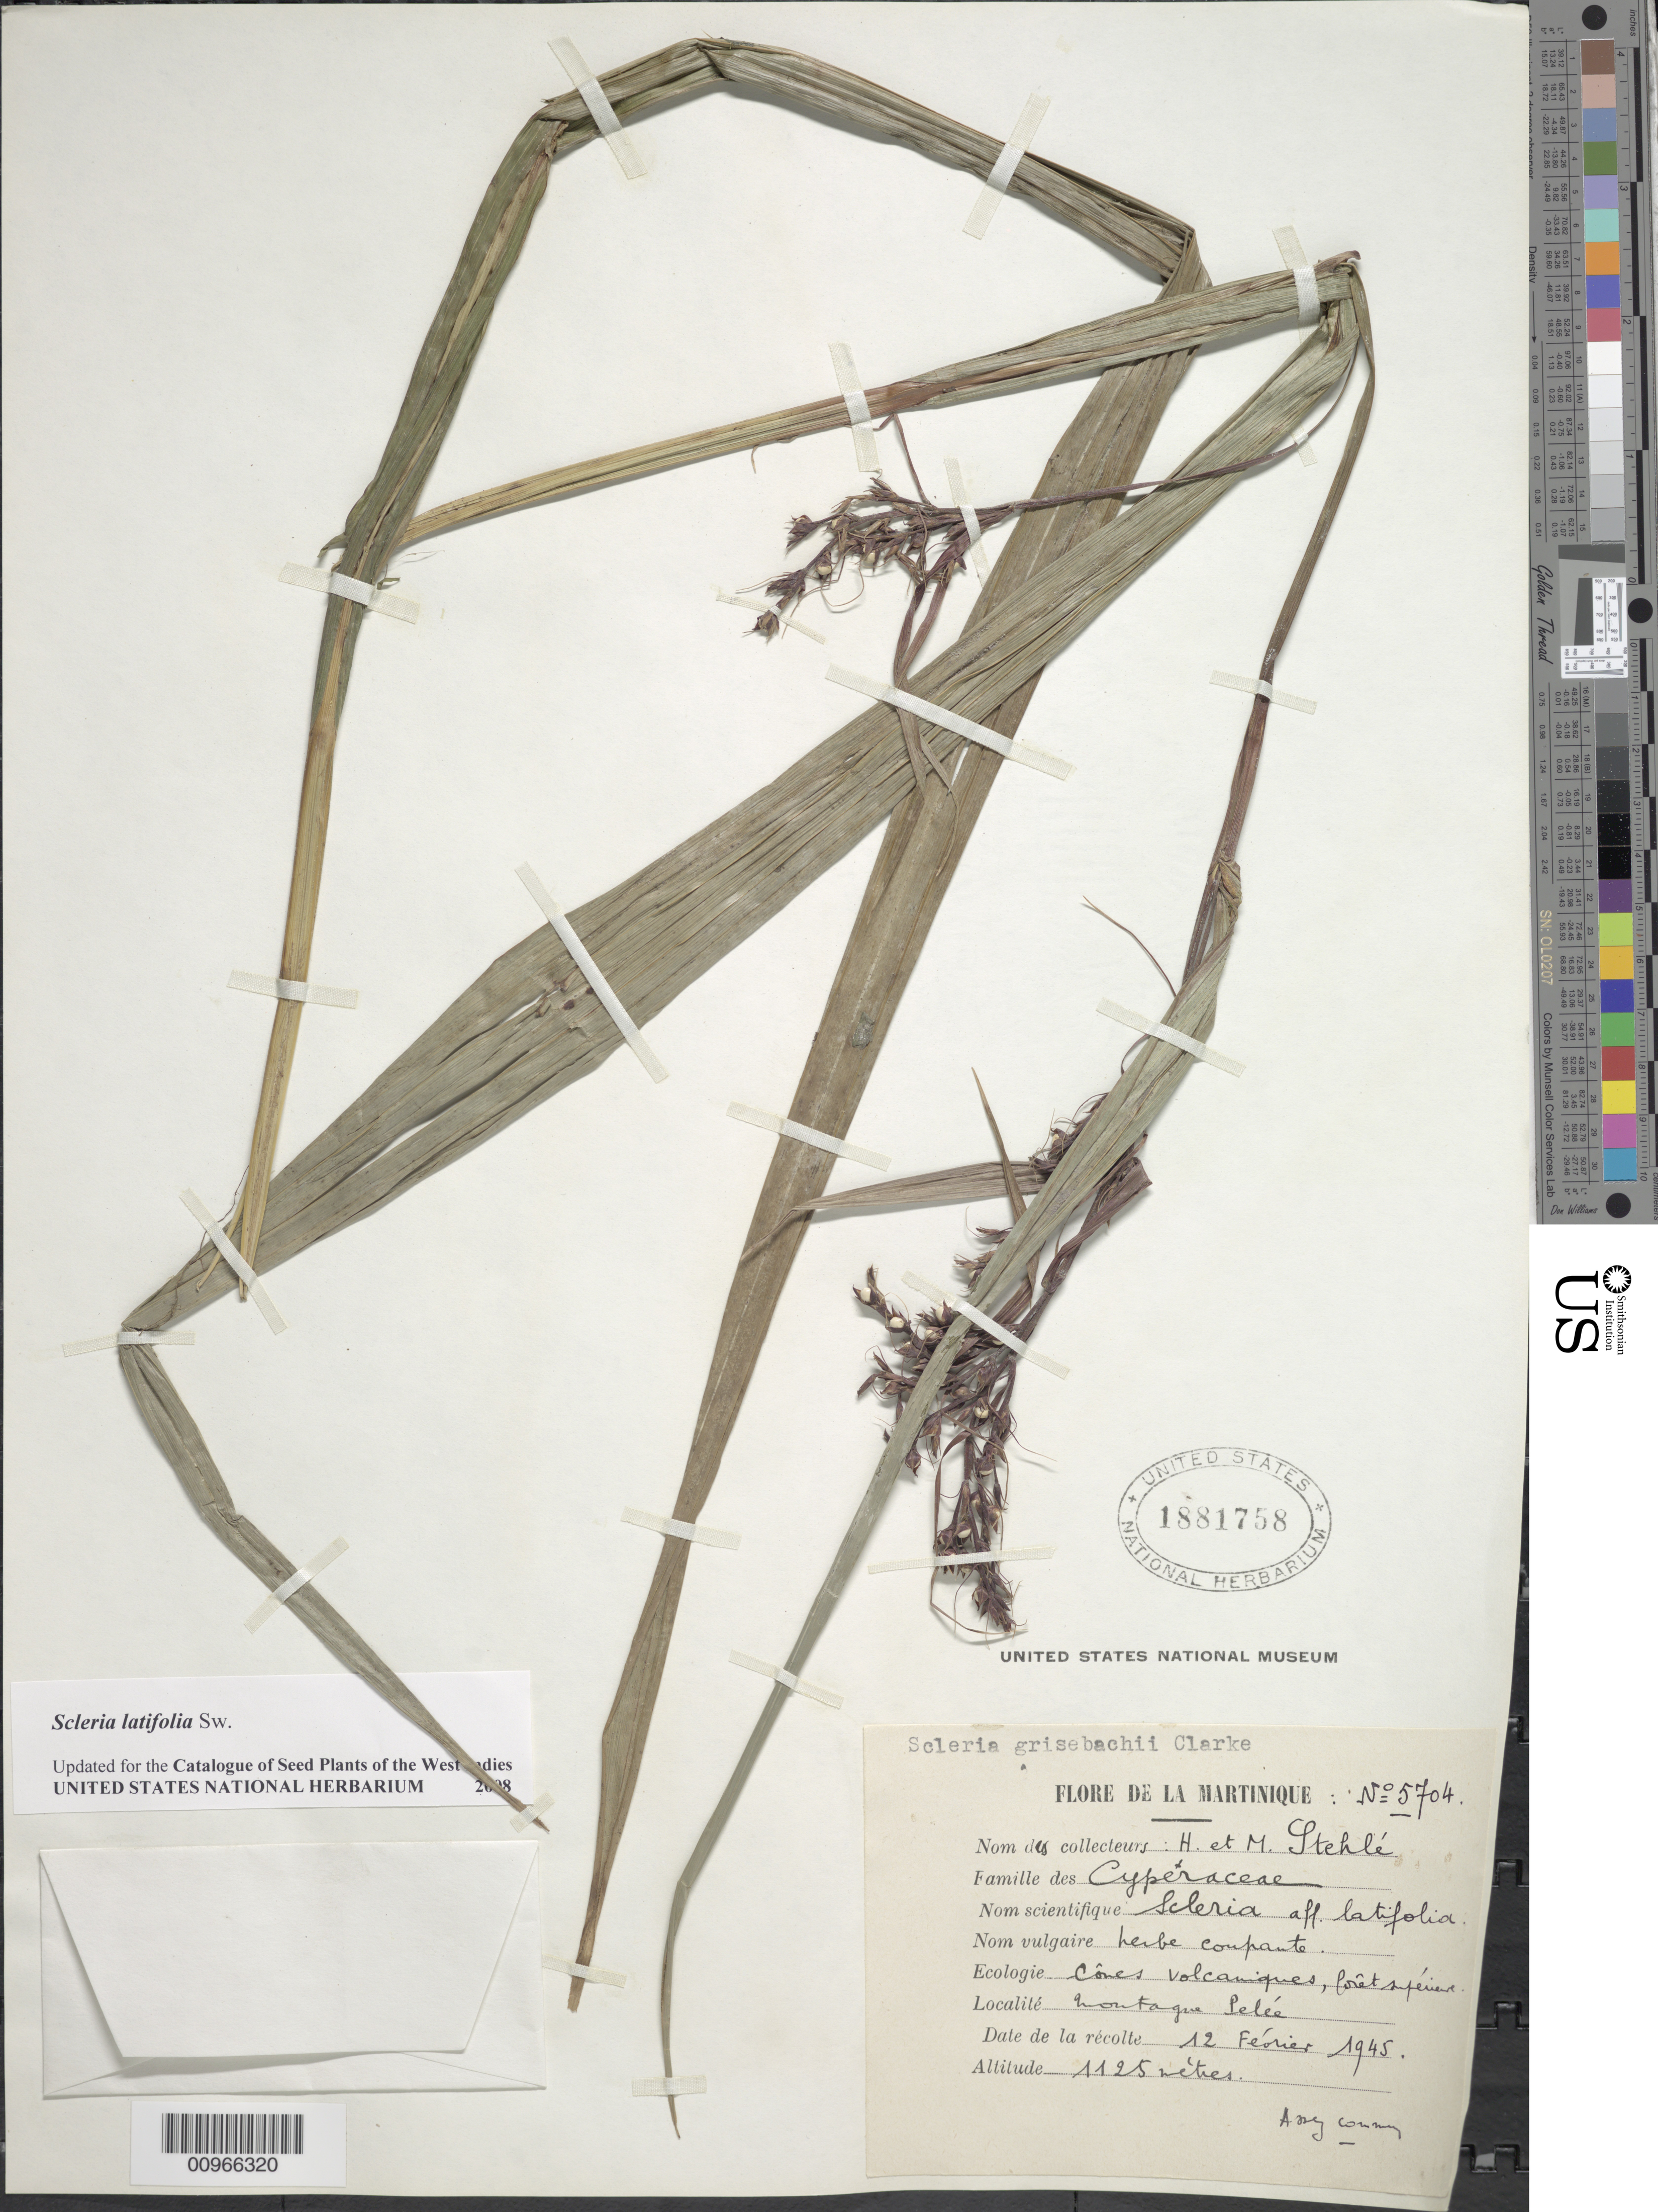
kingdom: Plantae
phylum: Tracheophyta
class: Liliopsida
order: Poales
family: Cyperaceae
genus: Scleria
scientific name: Scleria latifolia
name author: Sw.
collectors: H. Stehlé & M. Stehlé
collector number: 5704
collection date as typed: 12 Feb 1945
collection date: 1945-02-12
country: Martinique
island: Martinique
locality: Montagne Peleé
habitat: Cônes volcaniques, forêt superire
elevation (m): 1125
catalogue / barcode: US 1881758